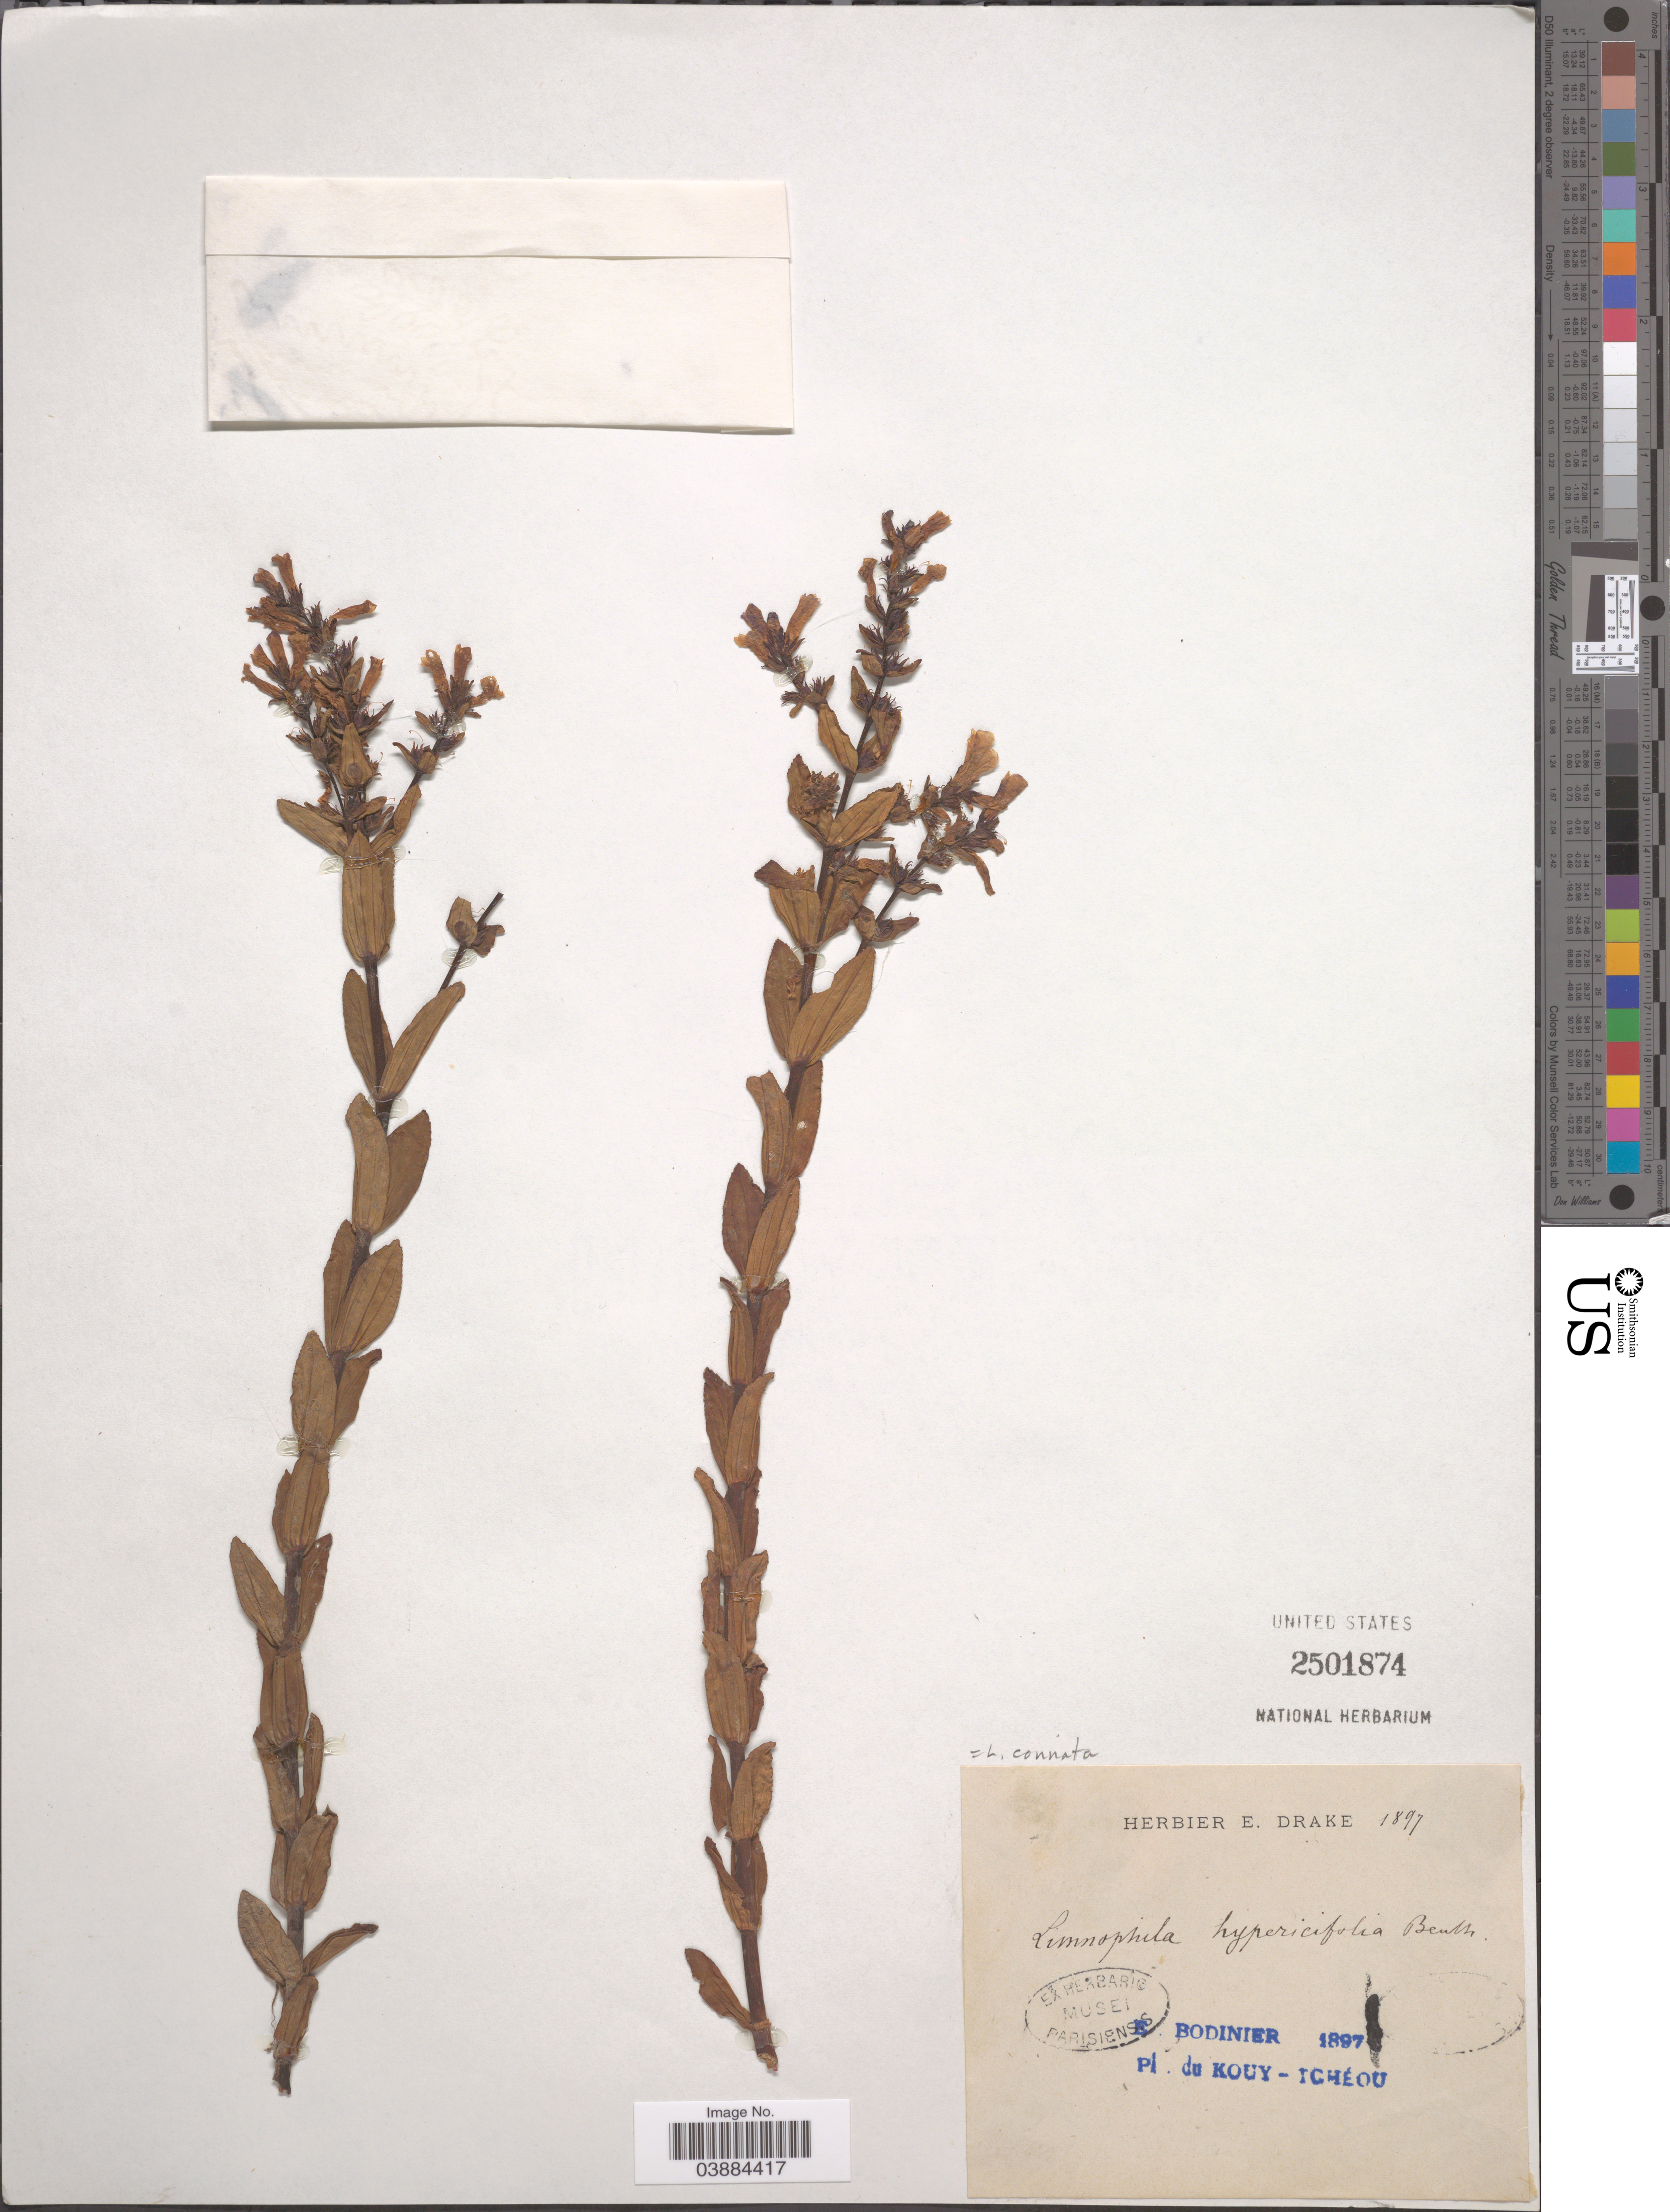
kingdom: Plantae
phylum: Tracheophyta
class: Magnoliopsida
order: Lamiales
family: Plantaginaceae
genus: Limnophila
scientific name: Limnophila connata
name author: (Buch.-Ham. ex D. Don) Hand.-Mazz.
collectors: E. Bodinier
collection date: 1897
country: China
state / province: Guizhou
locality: Pl. du Kouy-Tchéou.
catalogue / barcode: US 2501874